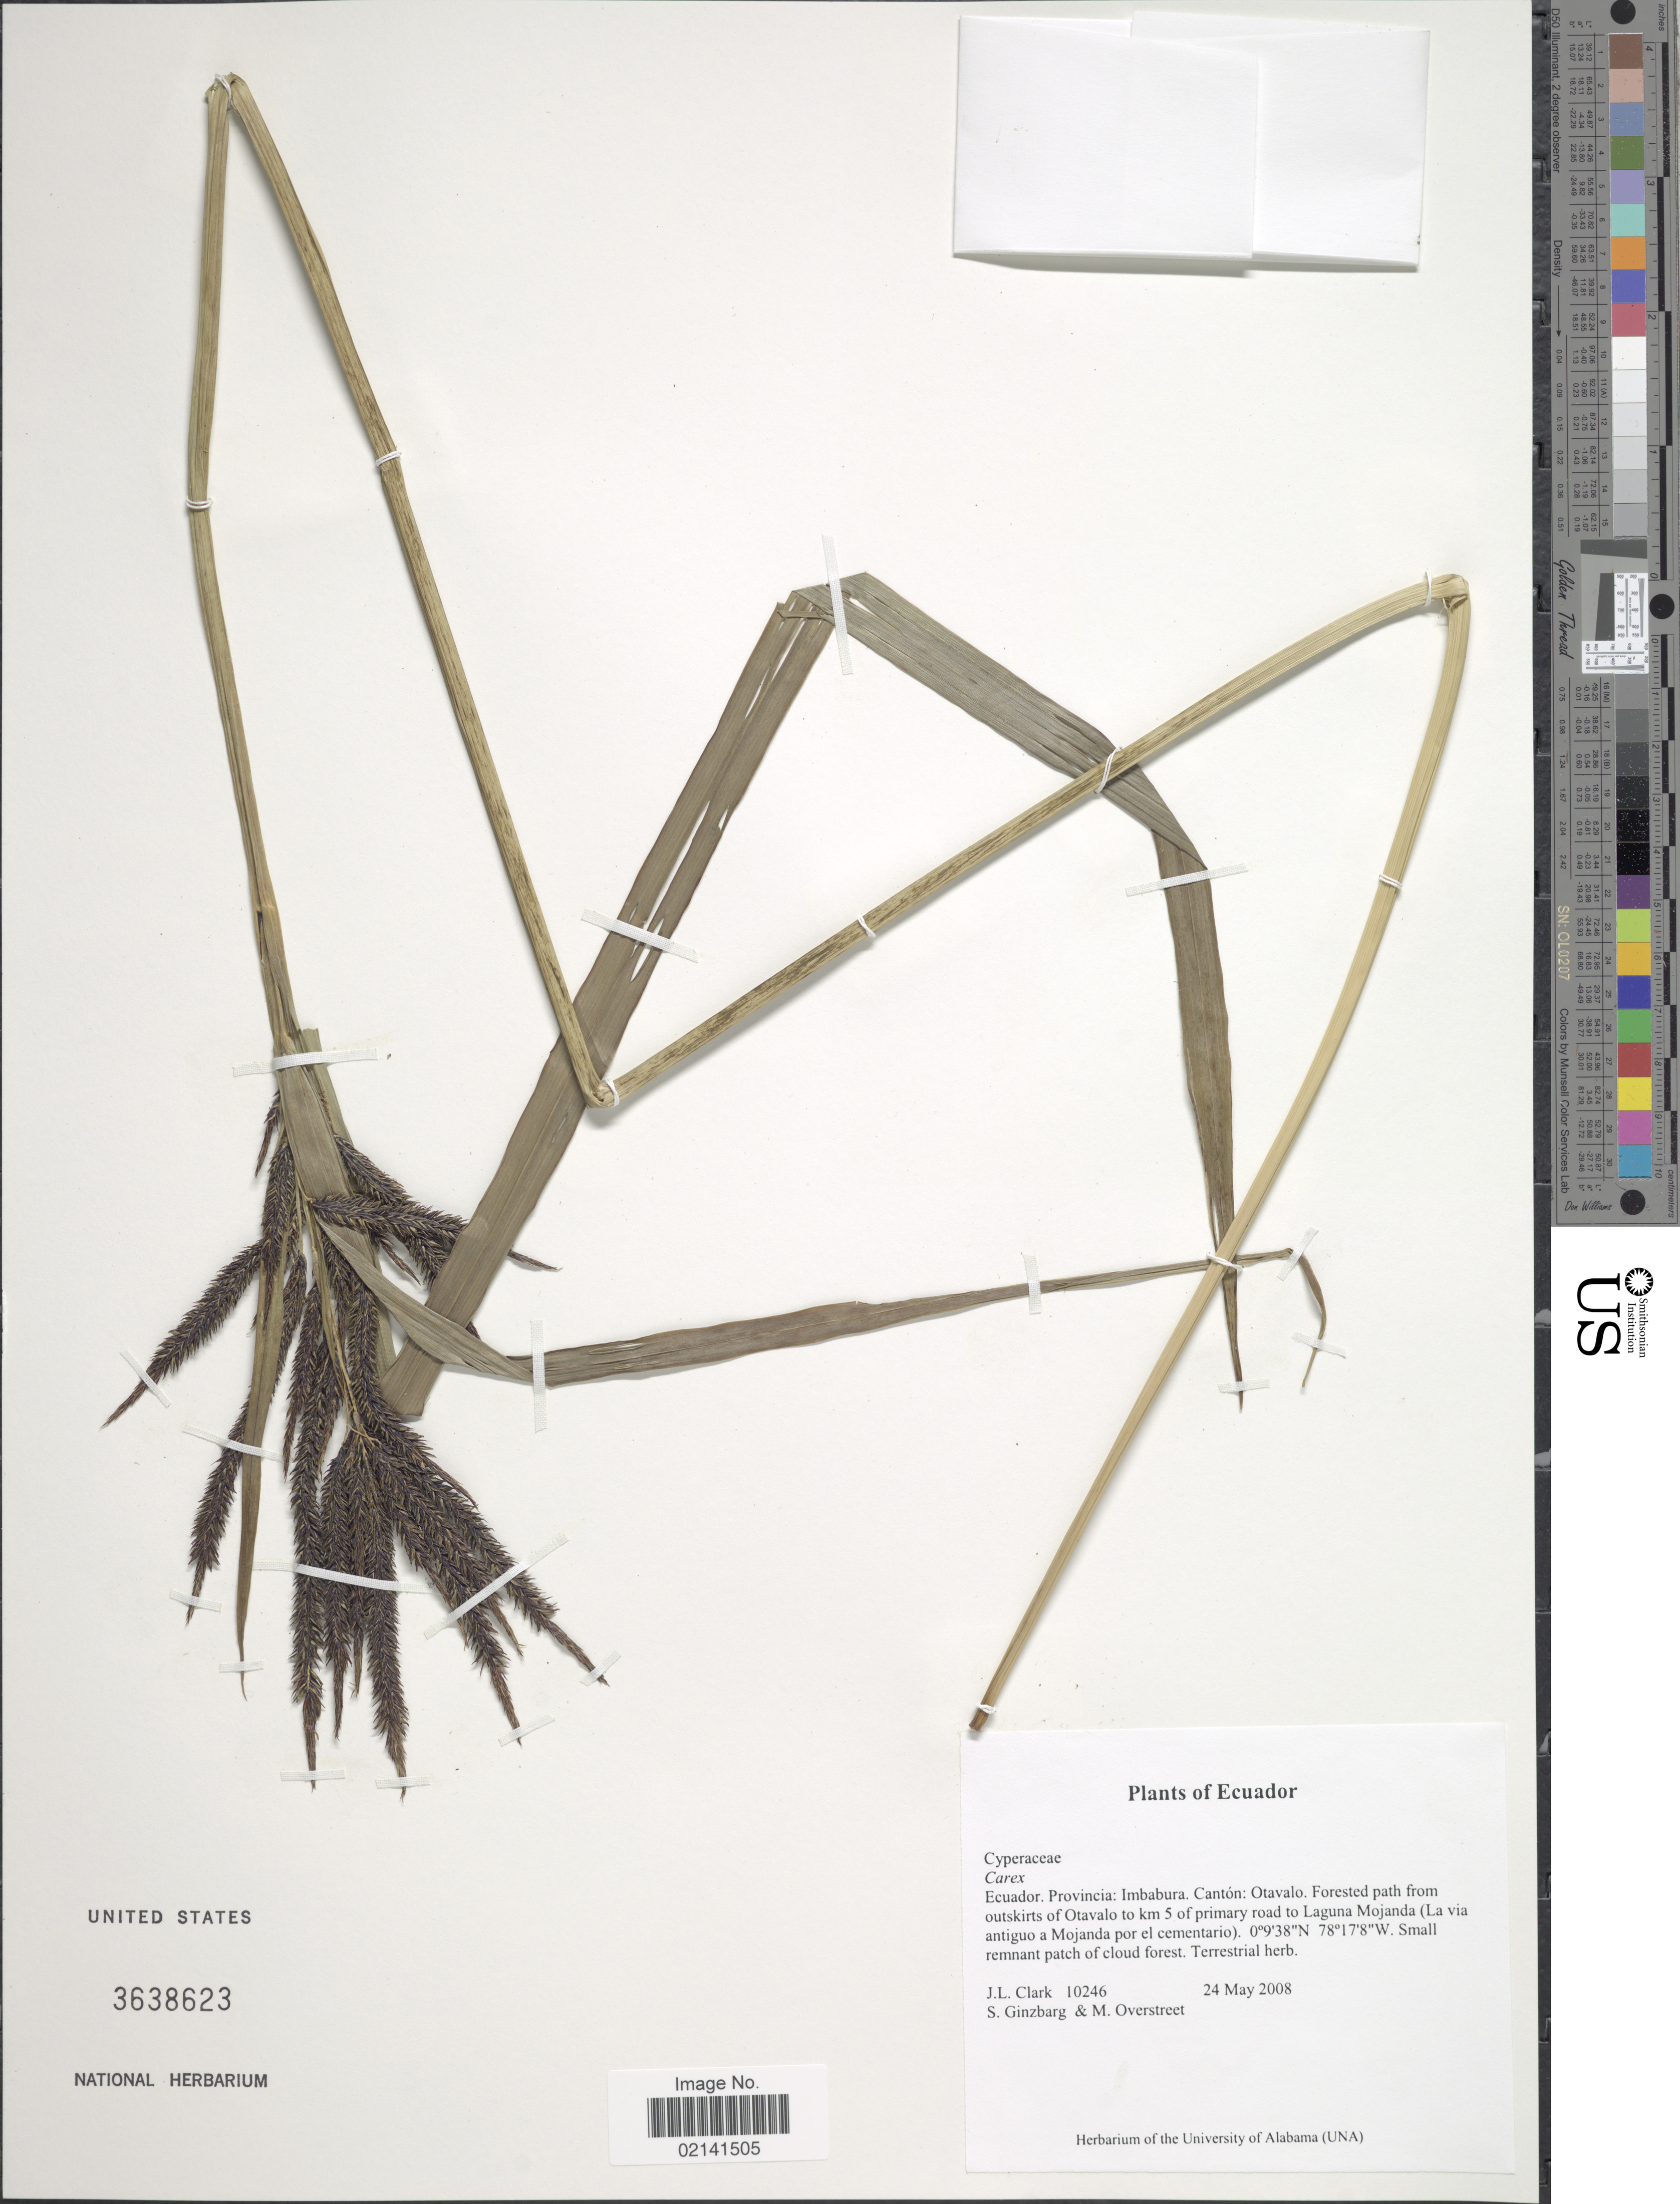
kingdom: Plantae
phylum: Tracheophyta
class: Liliopsida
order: Poales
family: Cyperaceae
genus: Carex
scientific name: Carex sp.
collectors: J. L. Clark, S. Ginzbarg & M. Overstreet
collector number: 10246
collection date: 2008-05-24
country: Ecuador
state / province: Imbabura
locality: Ecuador. Provincia: Imbabura. Canton: Otavalo. Forested path from outskirts of Otavalo to km 5 of primary road Laguna Mojanda (La via antiguo a Mojanda por el cementario).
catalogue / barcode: US 3638623